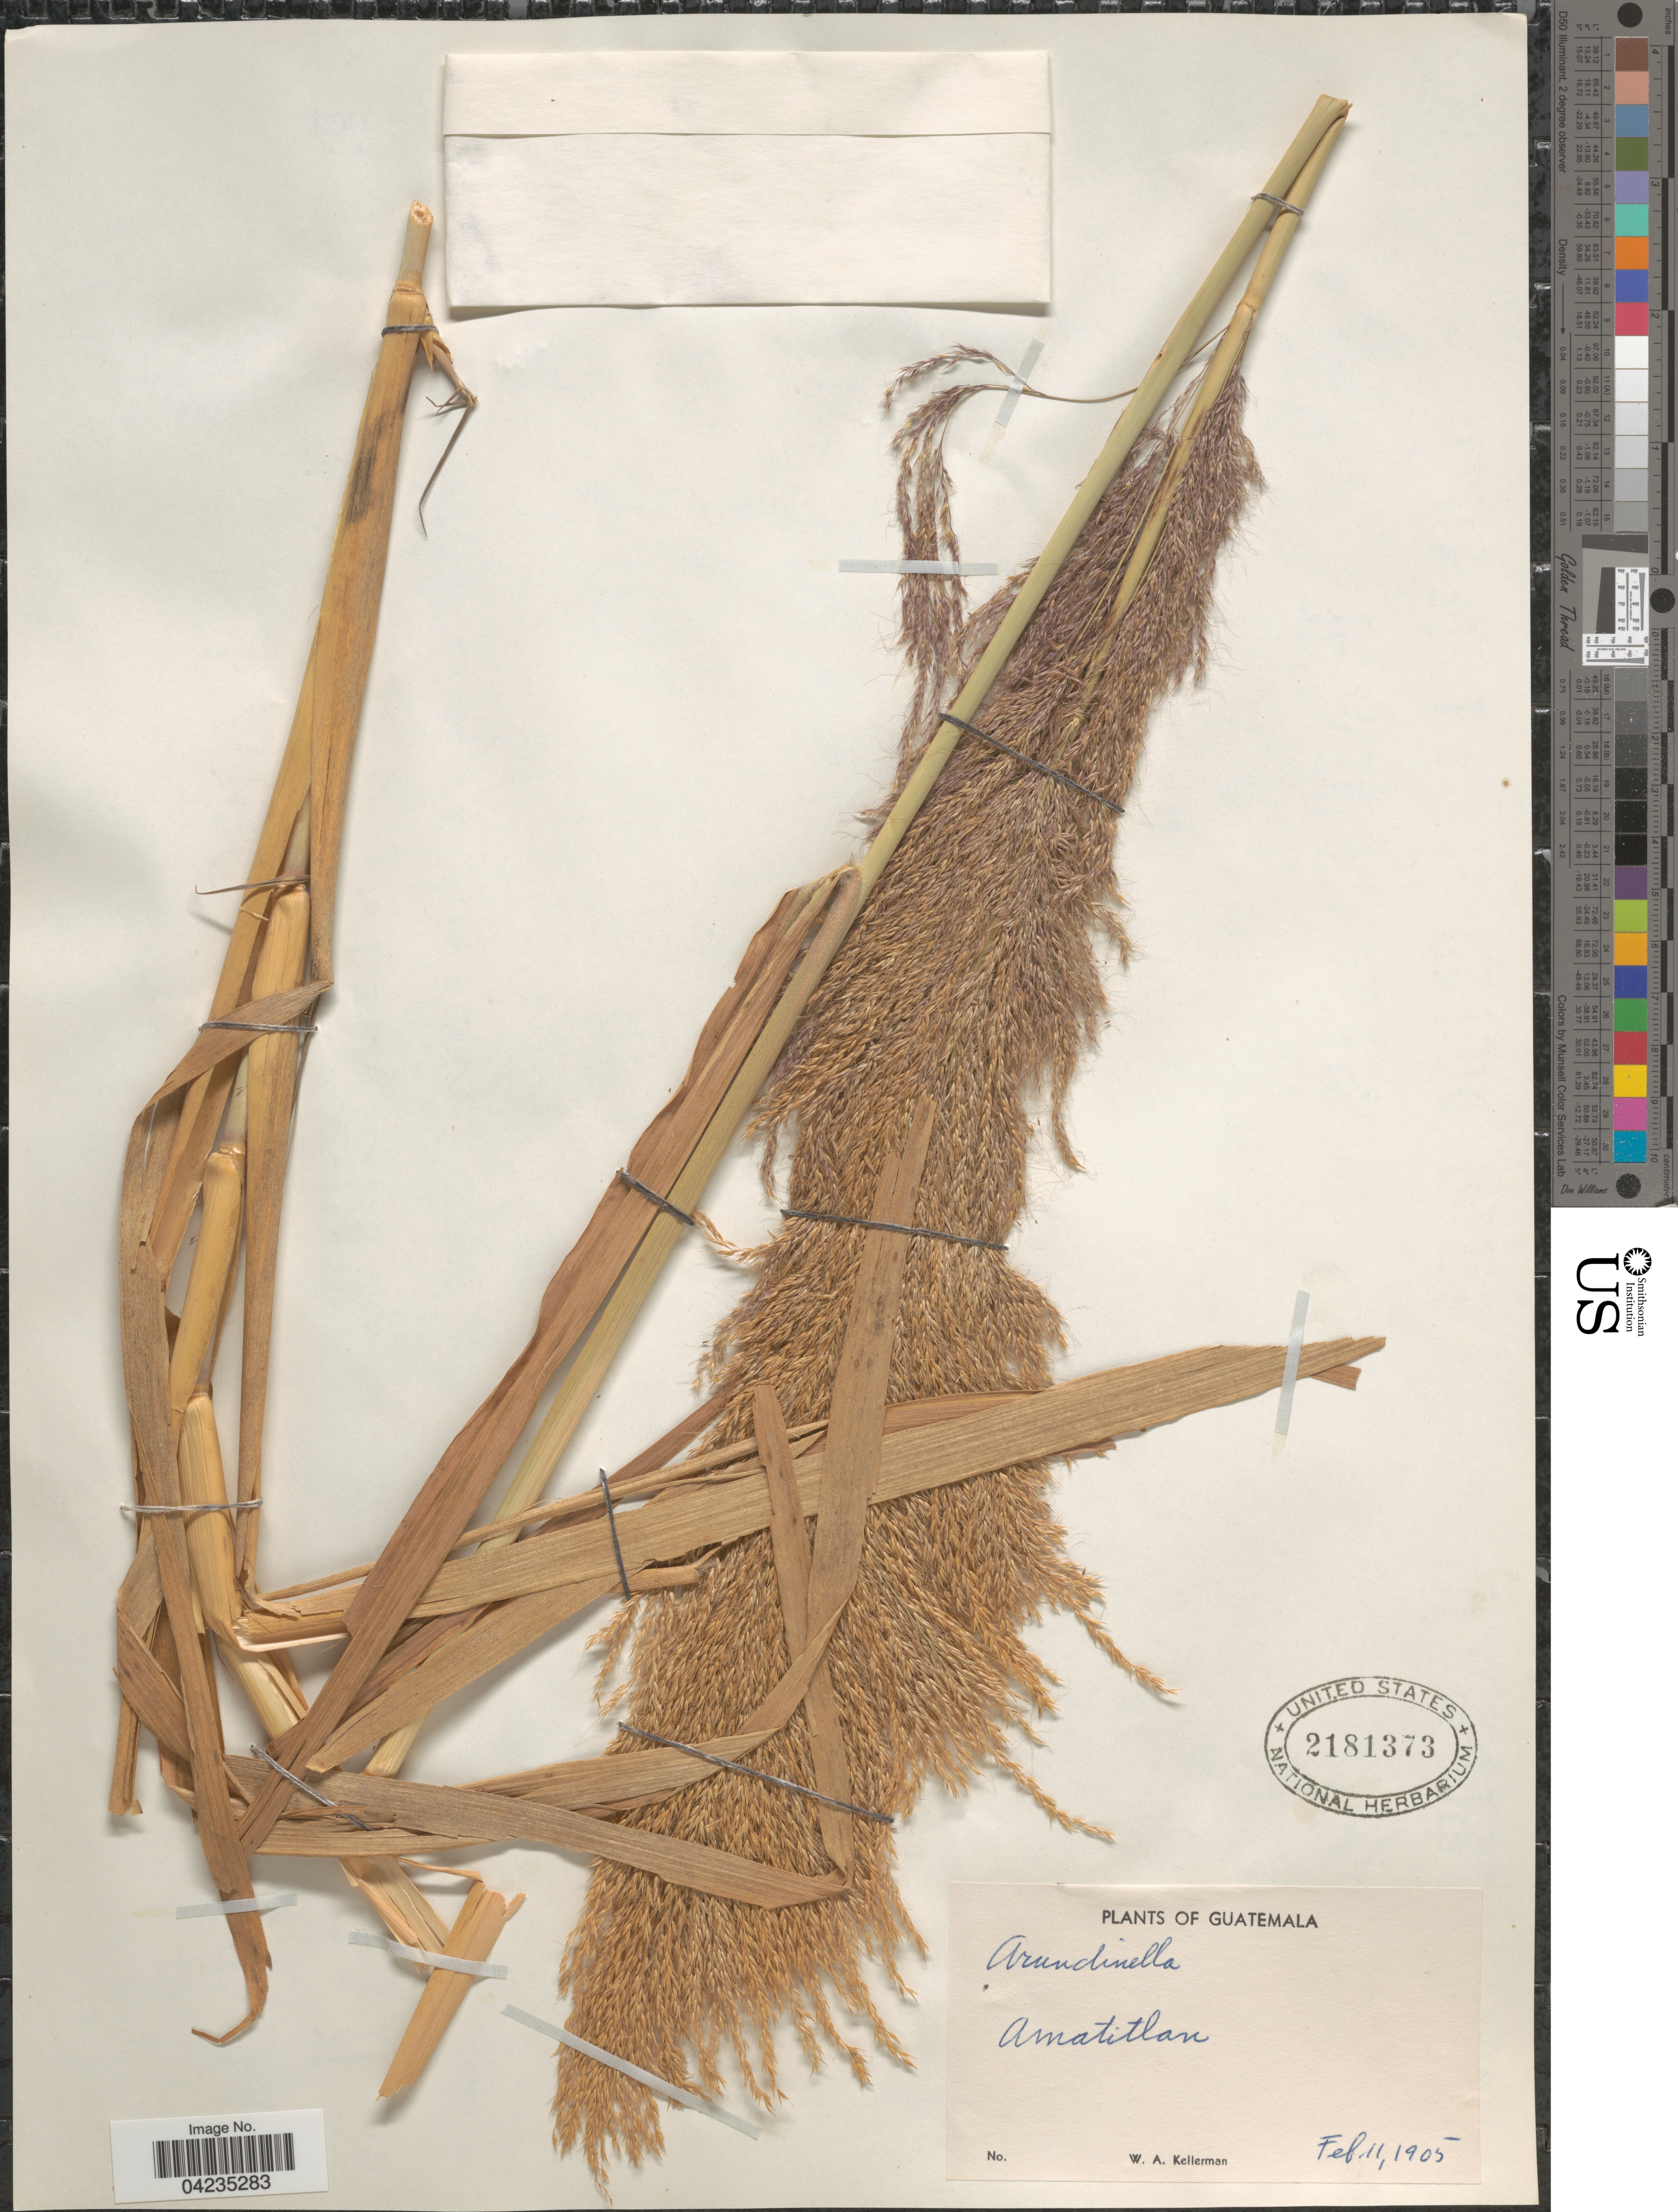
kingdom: Plantae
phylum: Tracheophyta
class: Liliopsida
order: Poales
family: Poaceae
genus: Arundinella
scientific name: Arundinella sp.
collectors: W. Kellerman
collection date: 1905-02-11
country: Guatemala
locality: Amatitlan.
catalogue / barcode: US 2181373